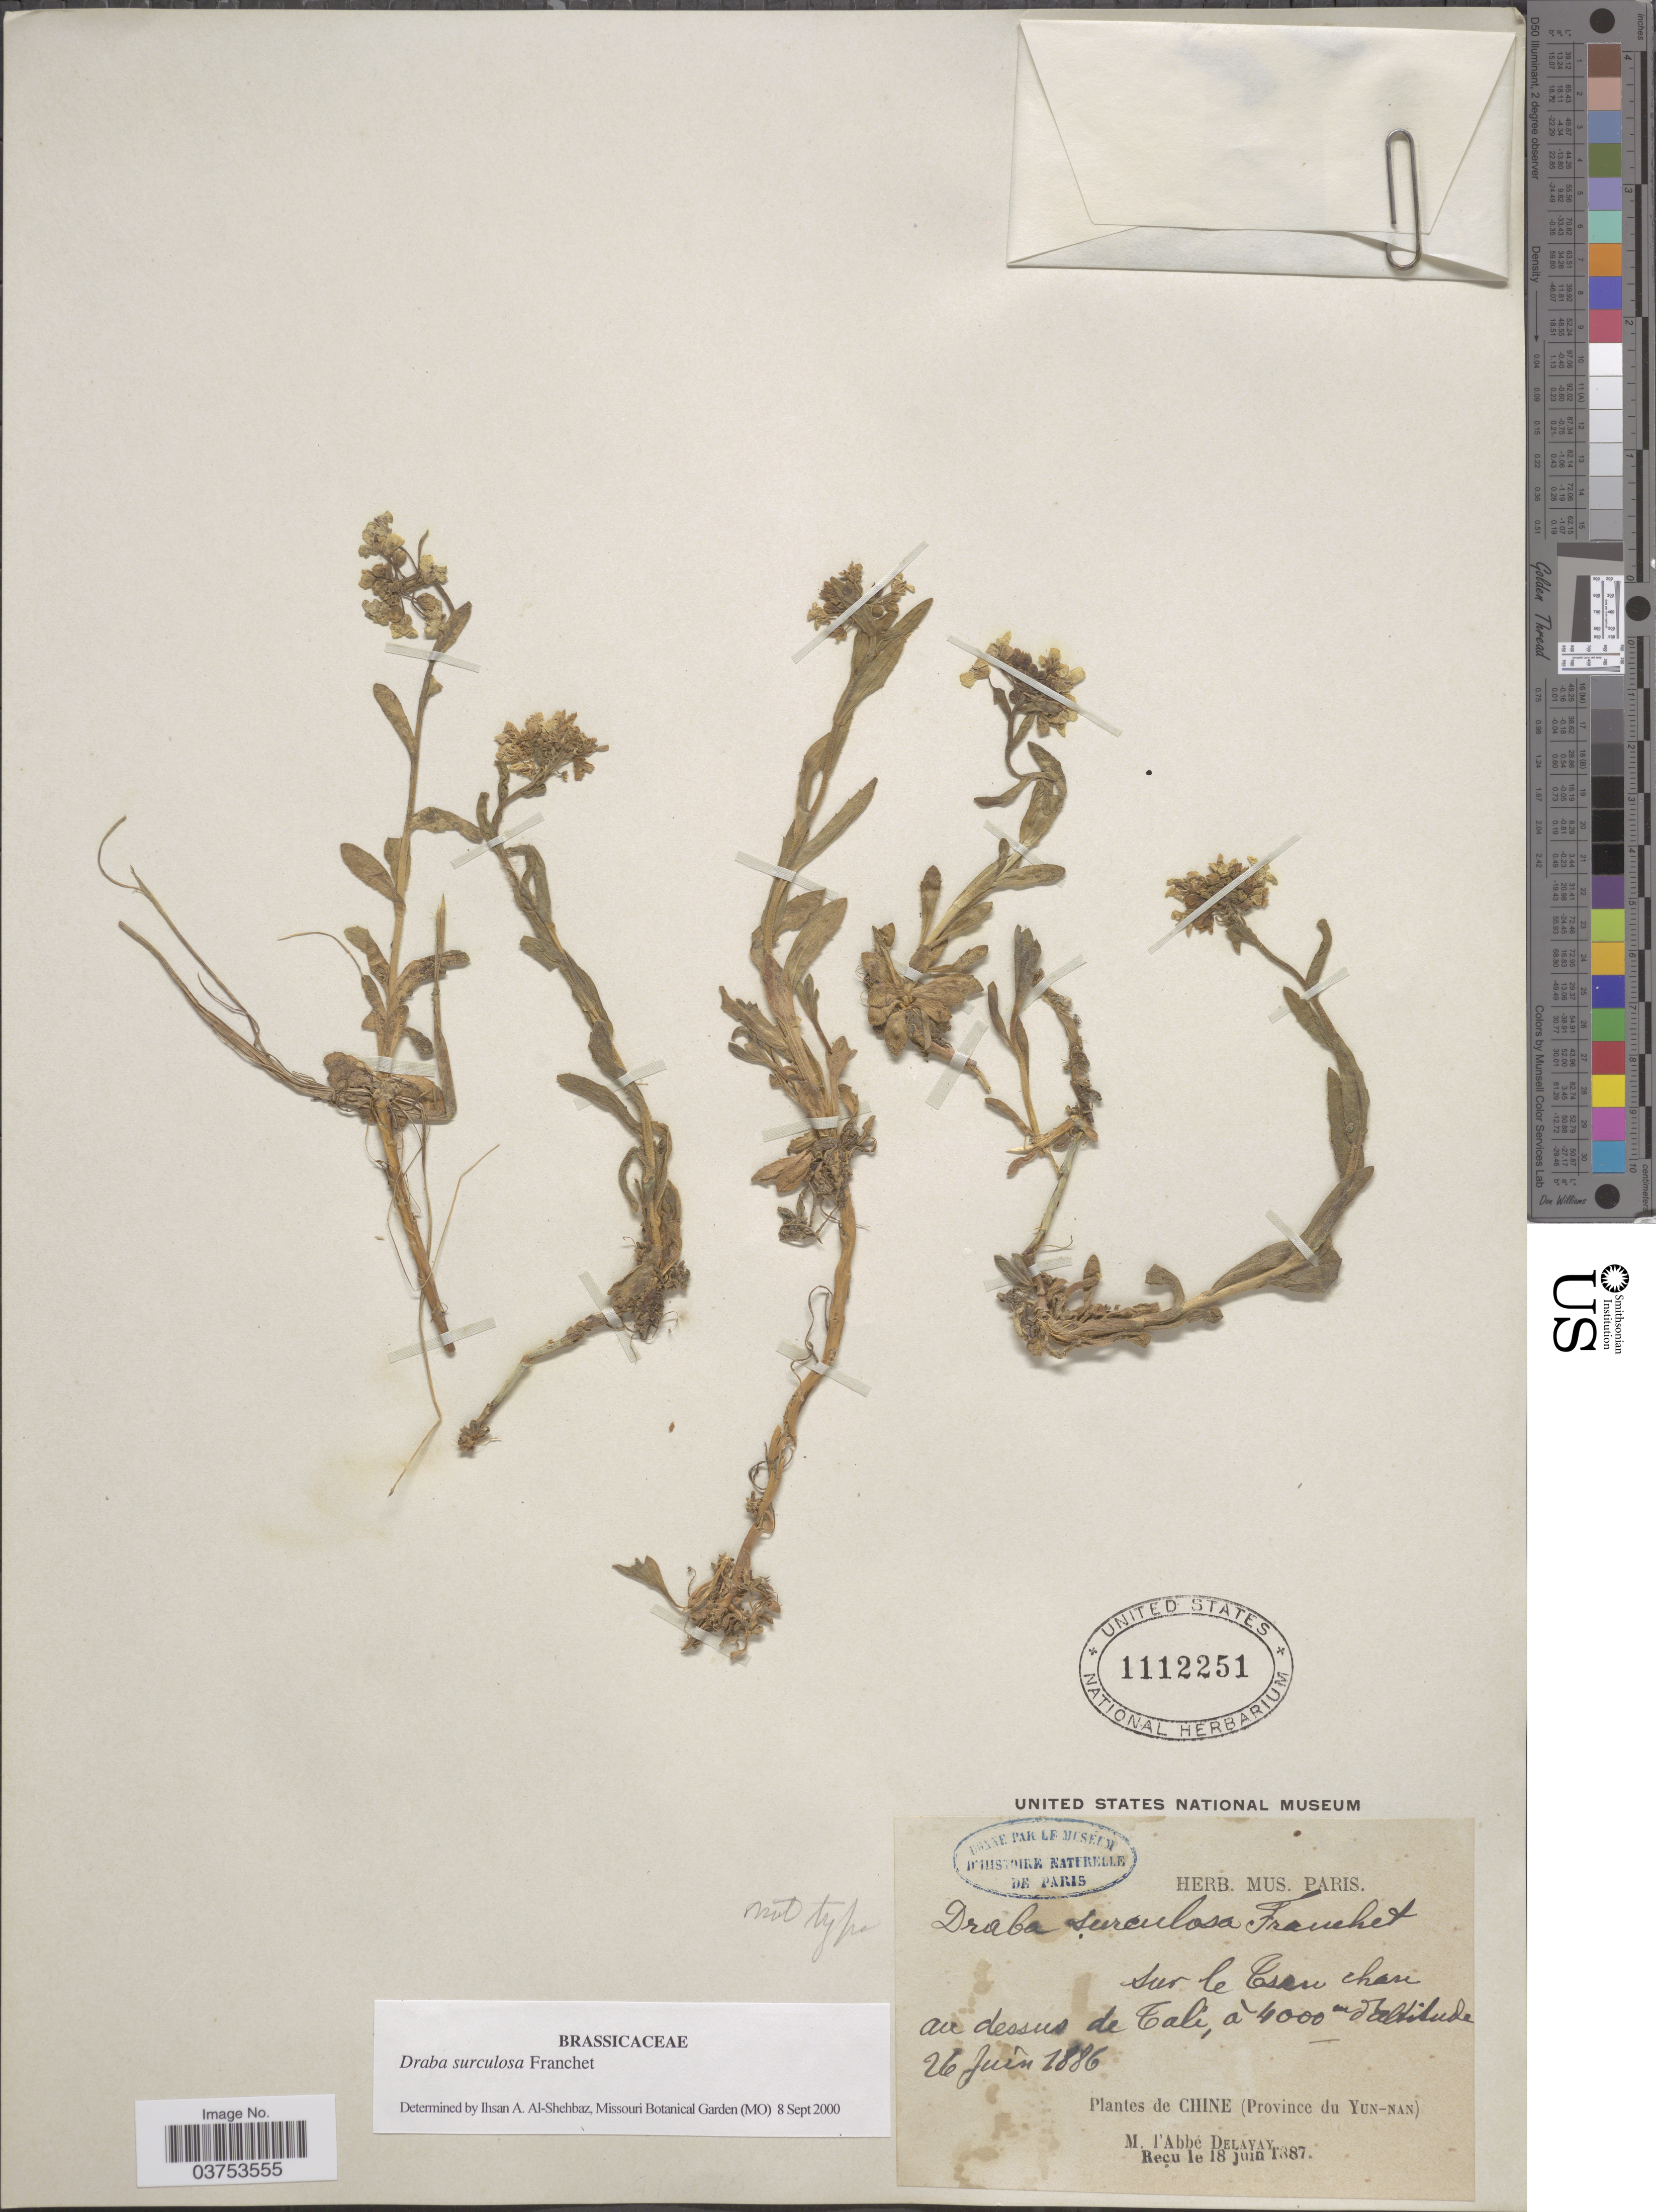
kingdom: Plantae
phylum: Tracheophyta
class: Magnoliopsida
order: Brassicales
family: Brassicaceae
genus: Draba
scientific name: Draba surculosa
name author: Franch.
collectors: P. Delavay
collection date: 1886-06-26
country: China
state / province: Yunnan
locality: Au dessus de Tali. Chine (Province du Yun-Nan).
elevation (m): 4000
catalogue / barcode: US 1112251